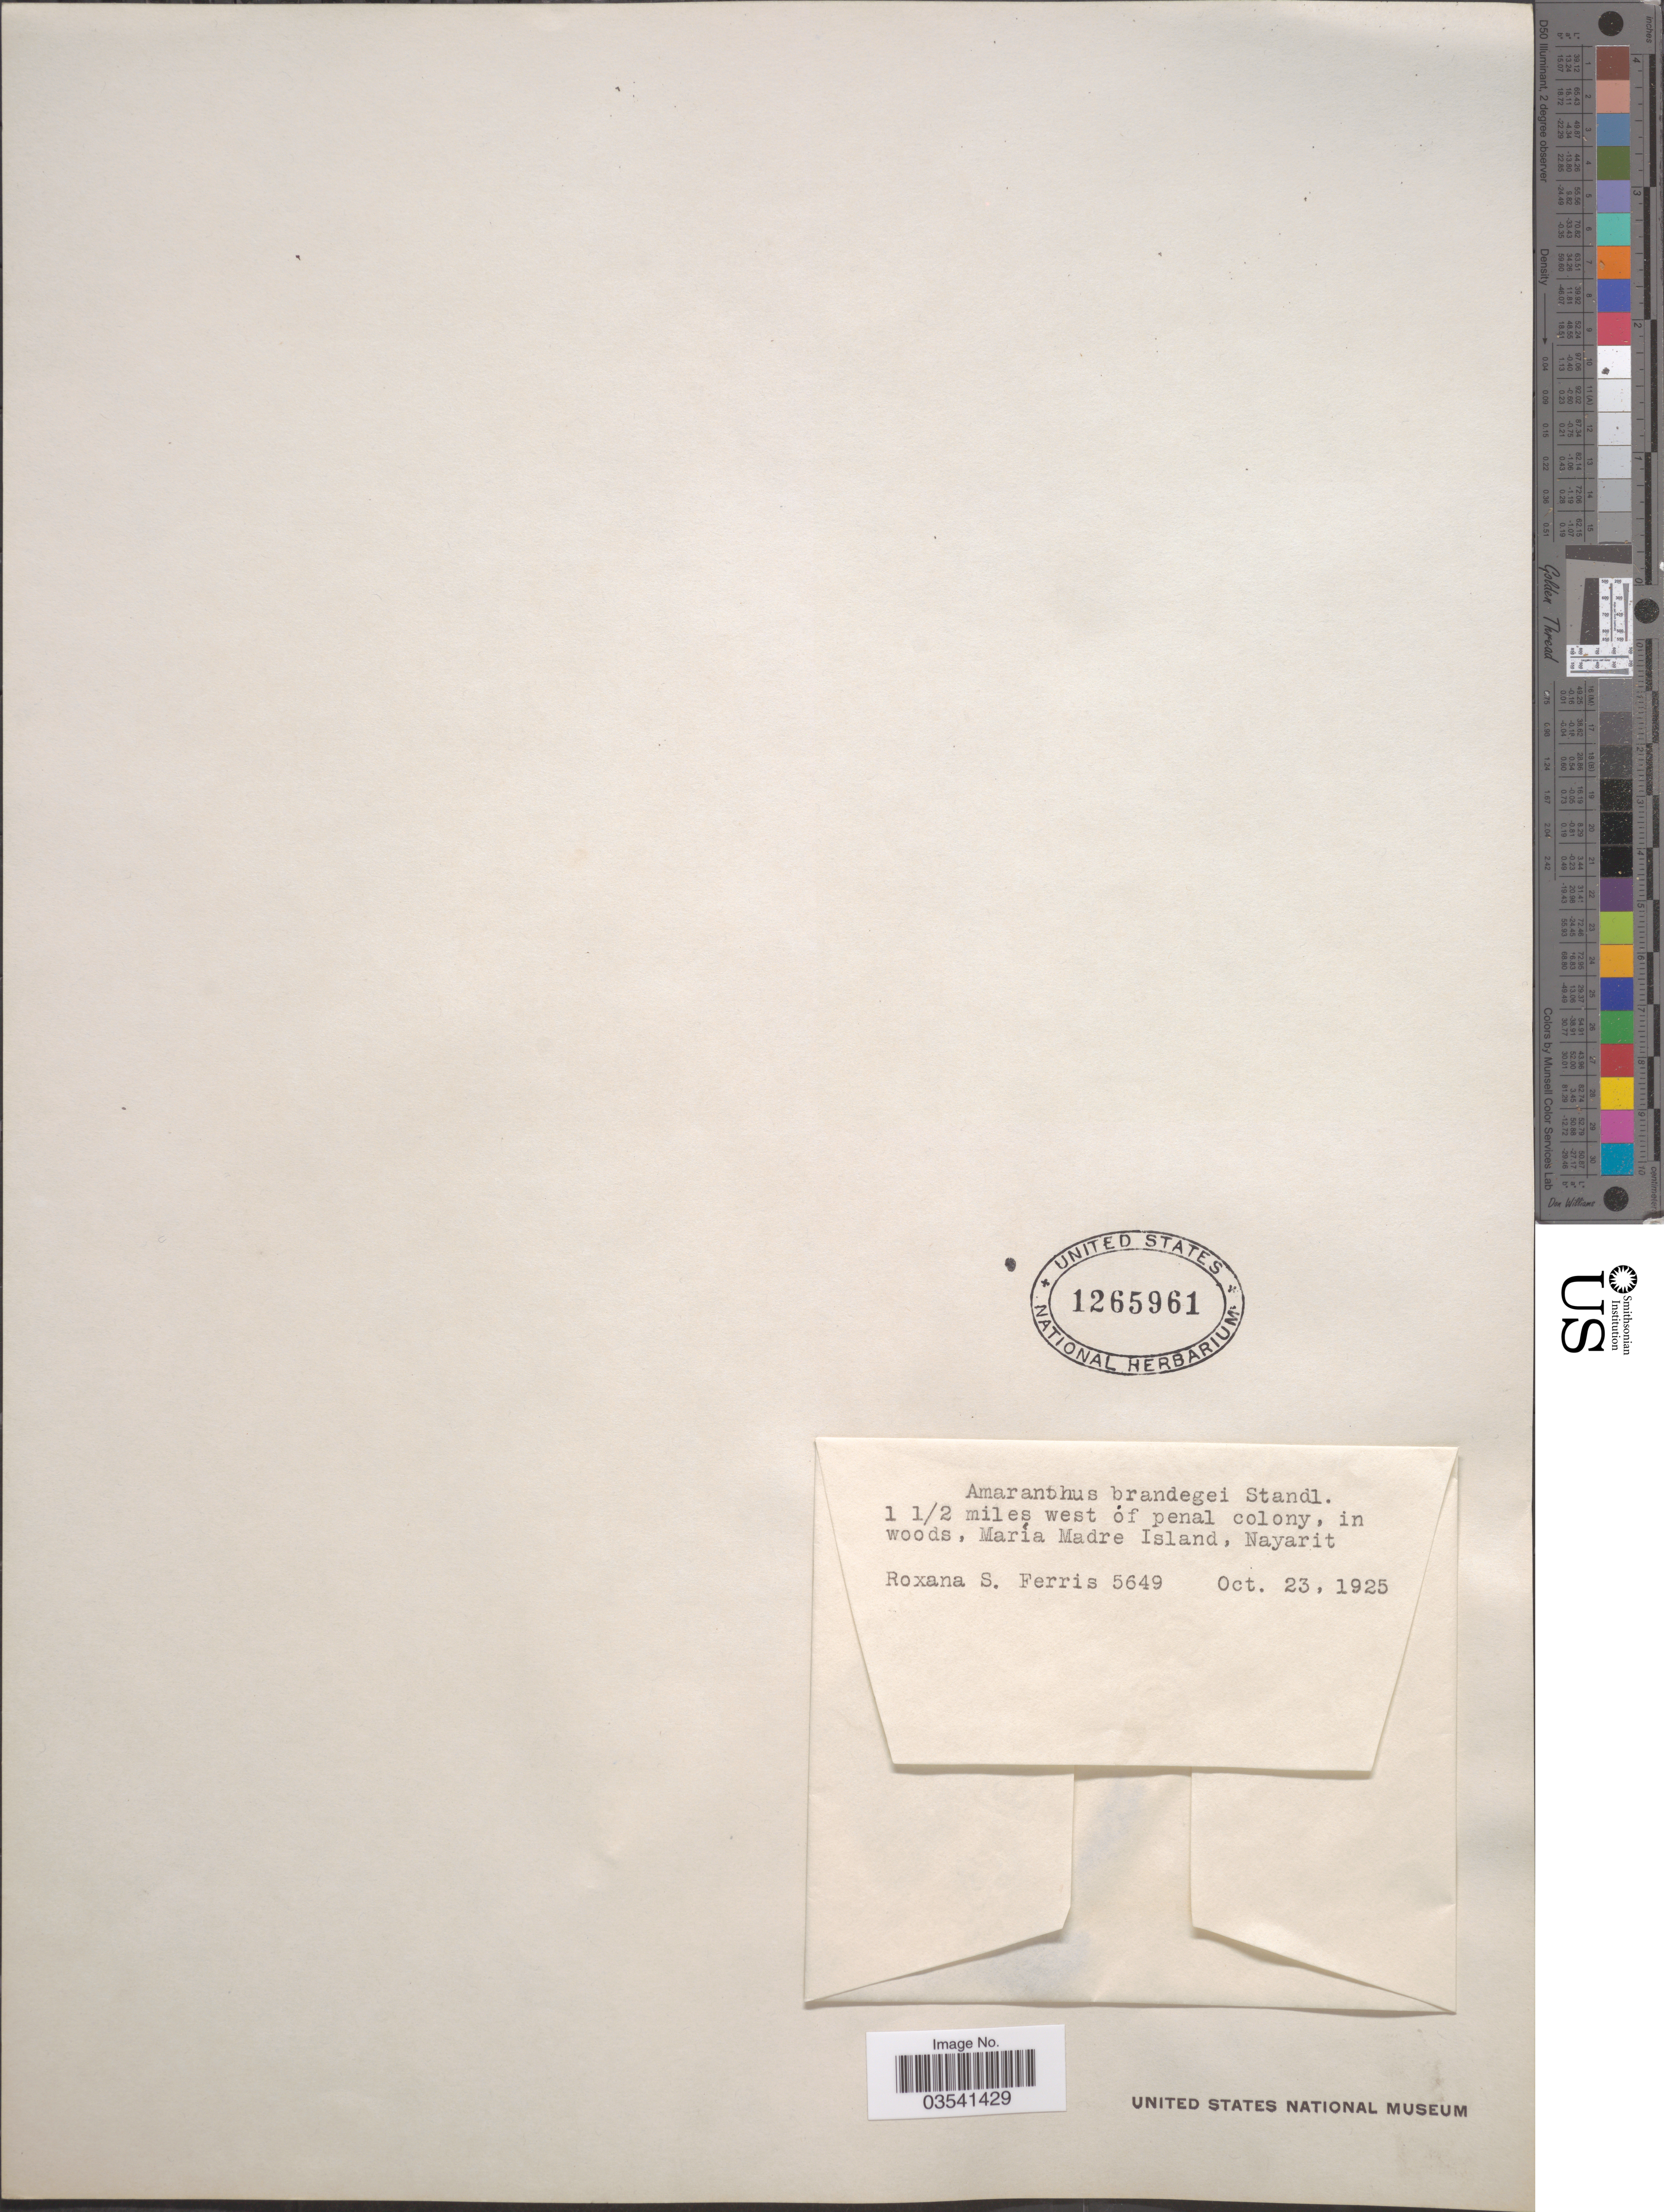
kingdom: Plantae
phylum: Tracheophyta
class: Magnoliopsida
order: Caryophyllales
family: Amaranthaceae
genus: Amaranthus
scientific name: Amaranthus brandegei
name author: Standl.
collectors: R. S. Ferris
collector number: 5649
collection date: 1925-10-23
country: Mexico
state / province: Nayarit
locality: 1½ miles west of penal colony. Maria Madre Island.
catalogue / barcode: US 1265961